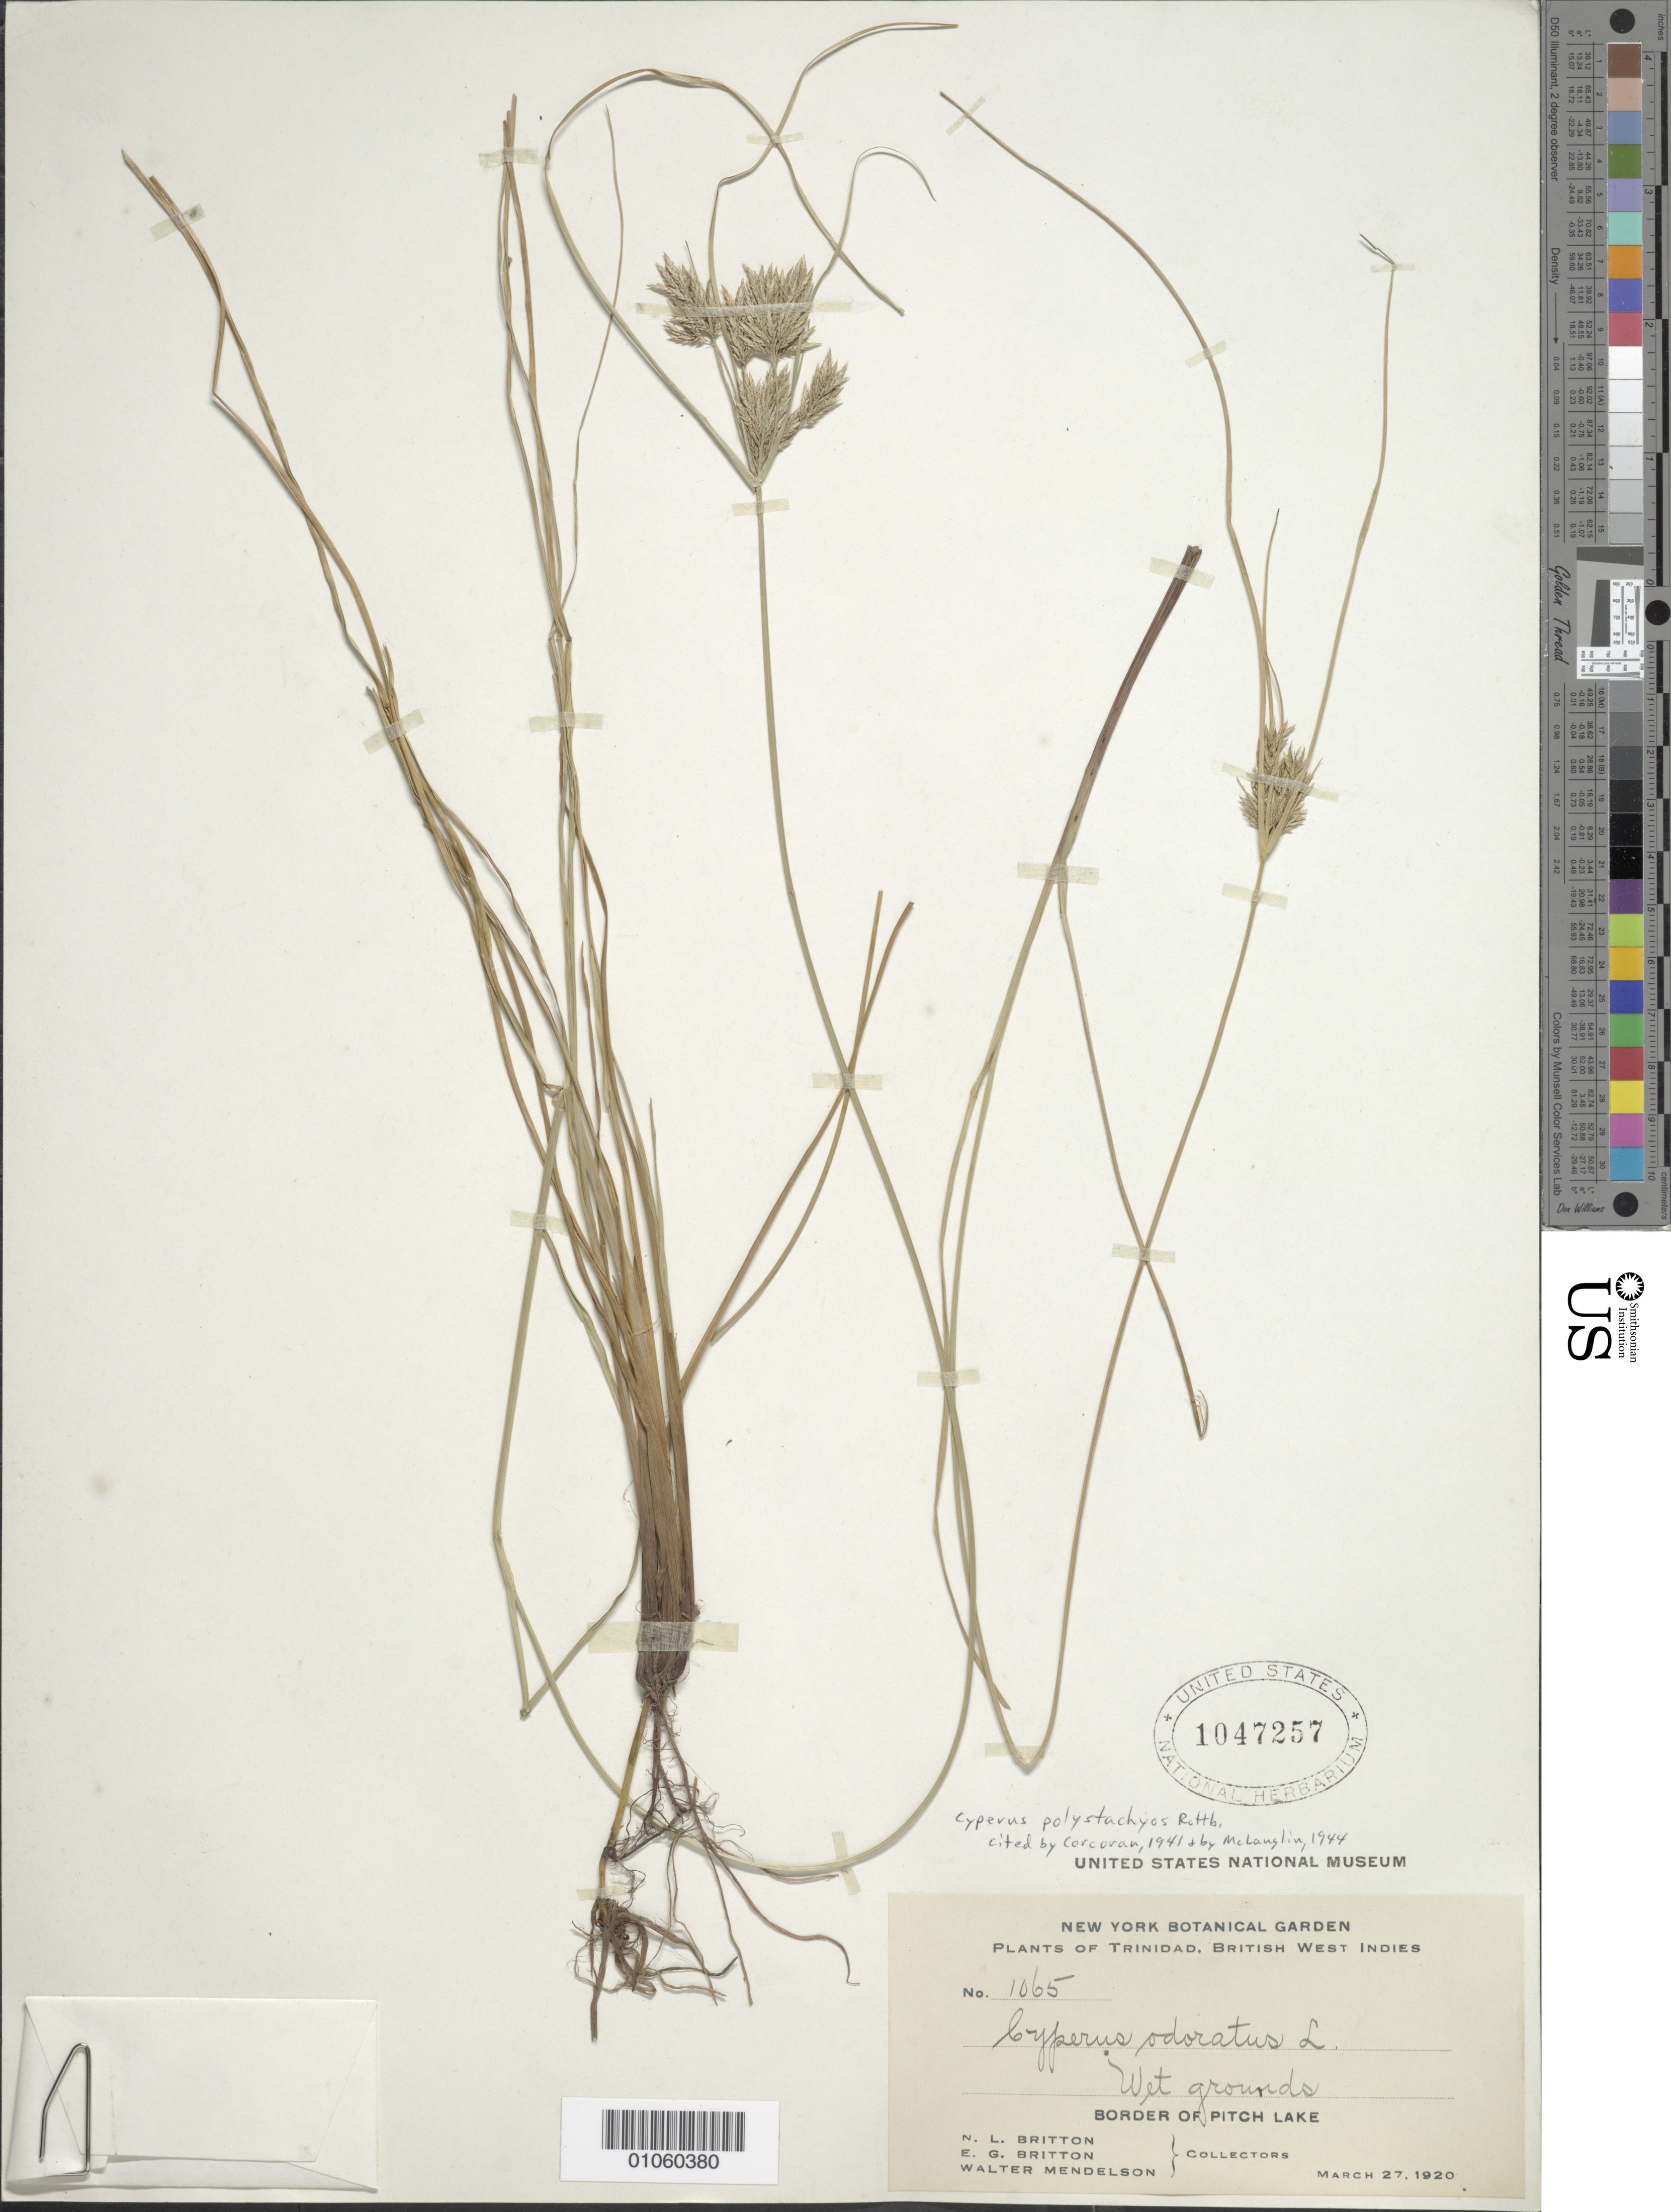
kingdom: Plantae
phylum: Tracheophyta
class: Liliopsida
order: Poales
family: Cyperaceae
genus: Cyperus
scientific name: Cyperus polystachyos var. polystachyos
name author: Rottb.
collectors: N. Britton, E. G. Britton & W. Mendelson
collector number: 1065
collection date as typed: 27 Mar 1920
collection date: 1920-03-27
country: Trinidad and Tobago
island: Trinidad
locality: Border of Pitch Lake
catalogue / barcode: US 1047257